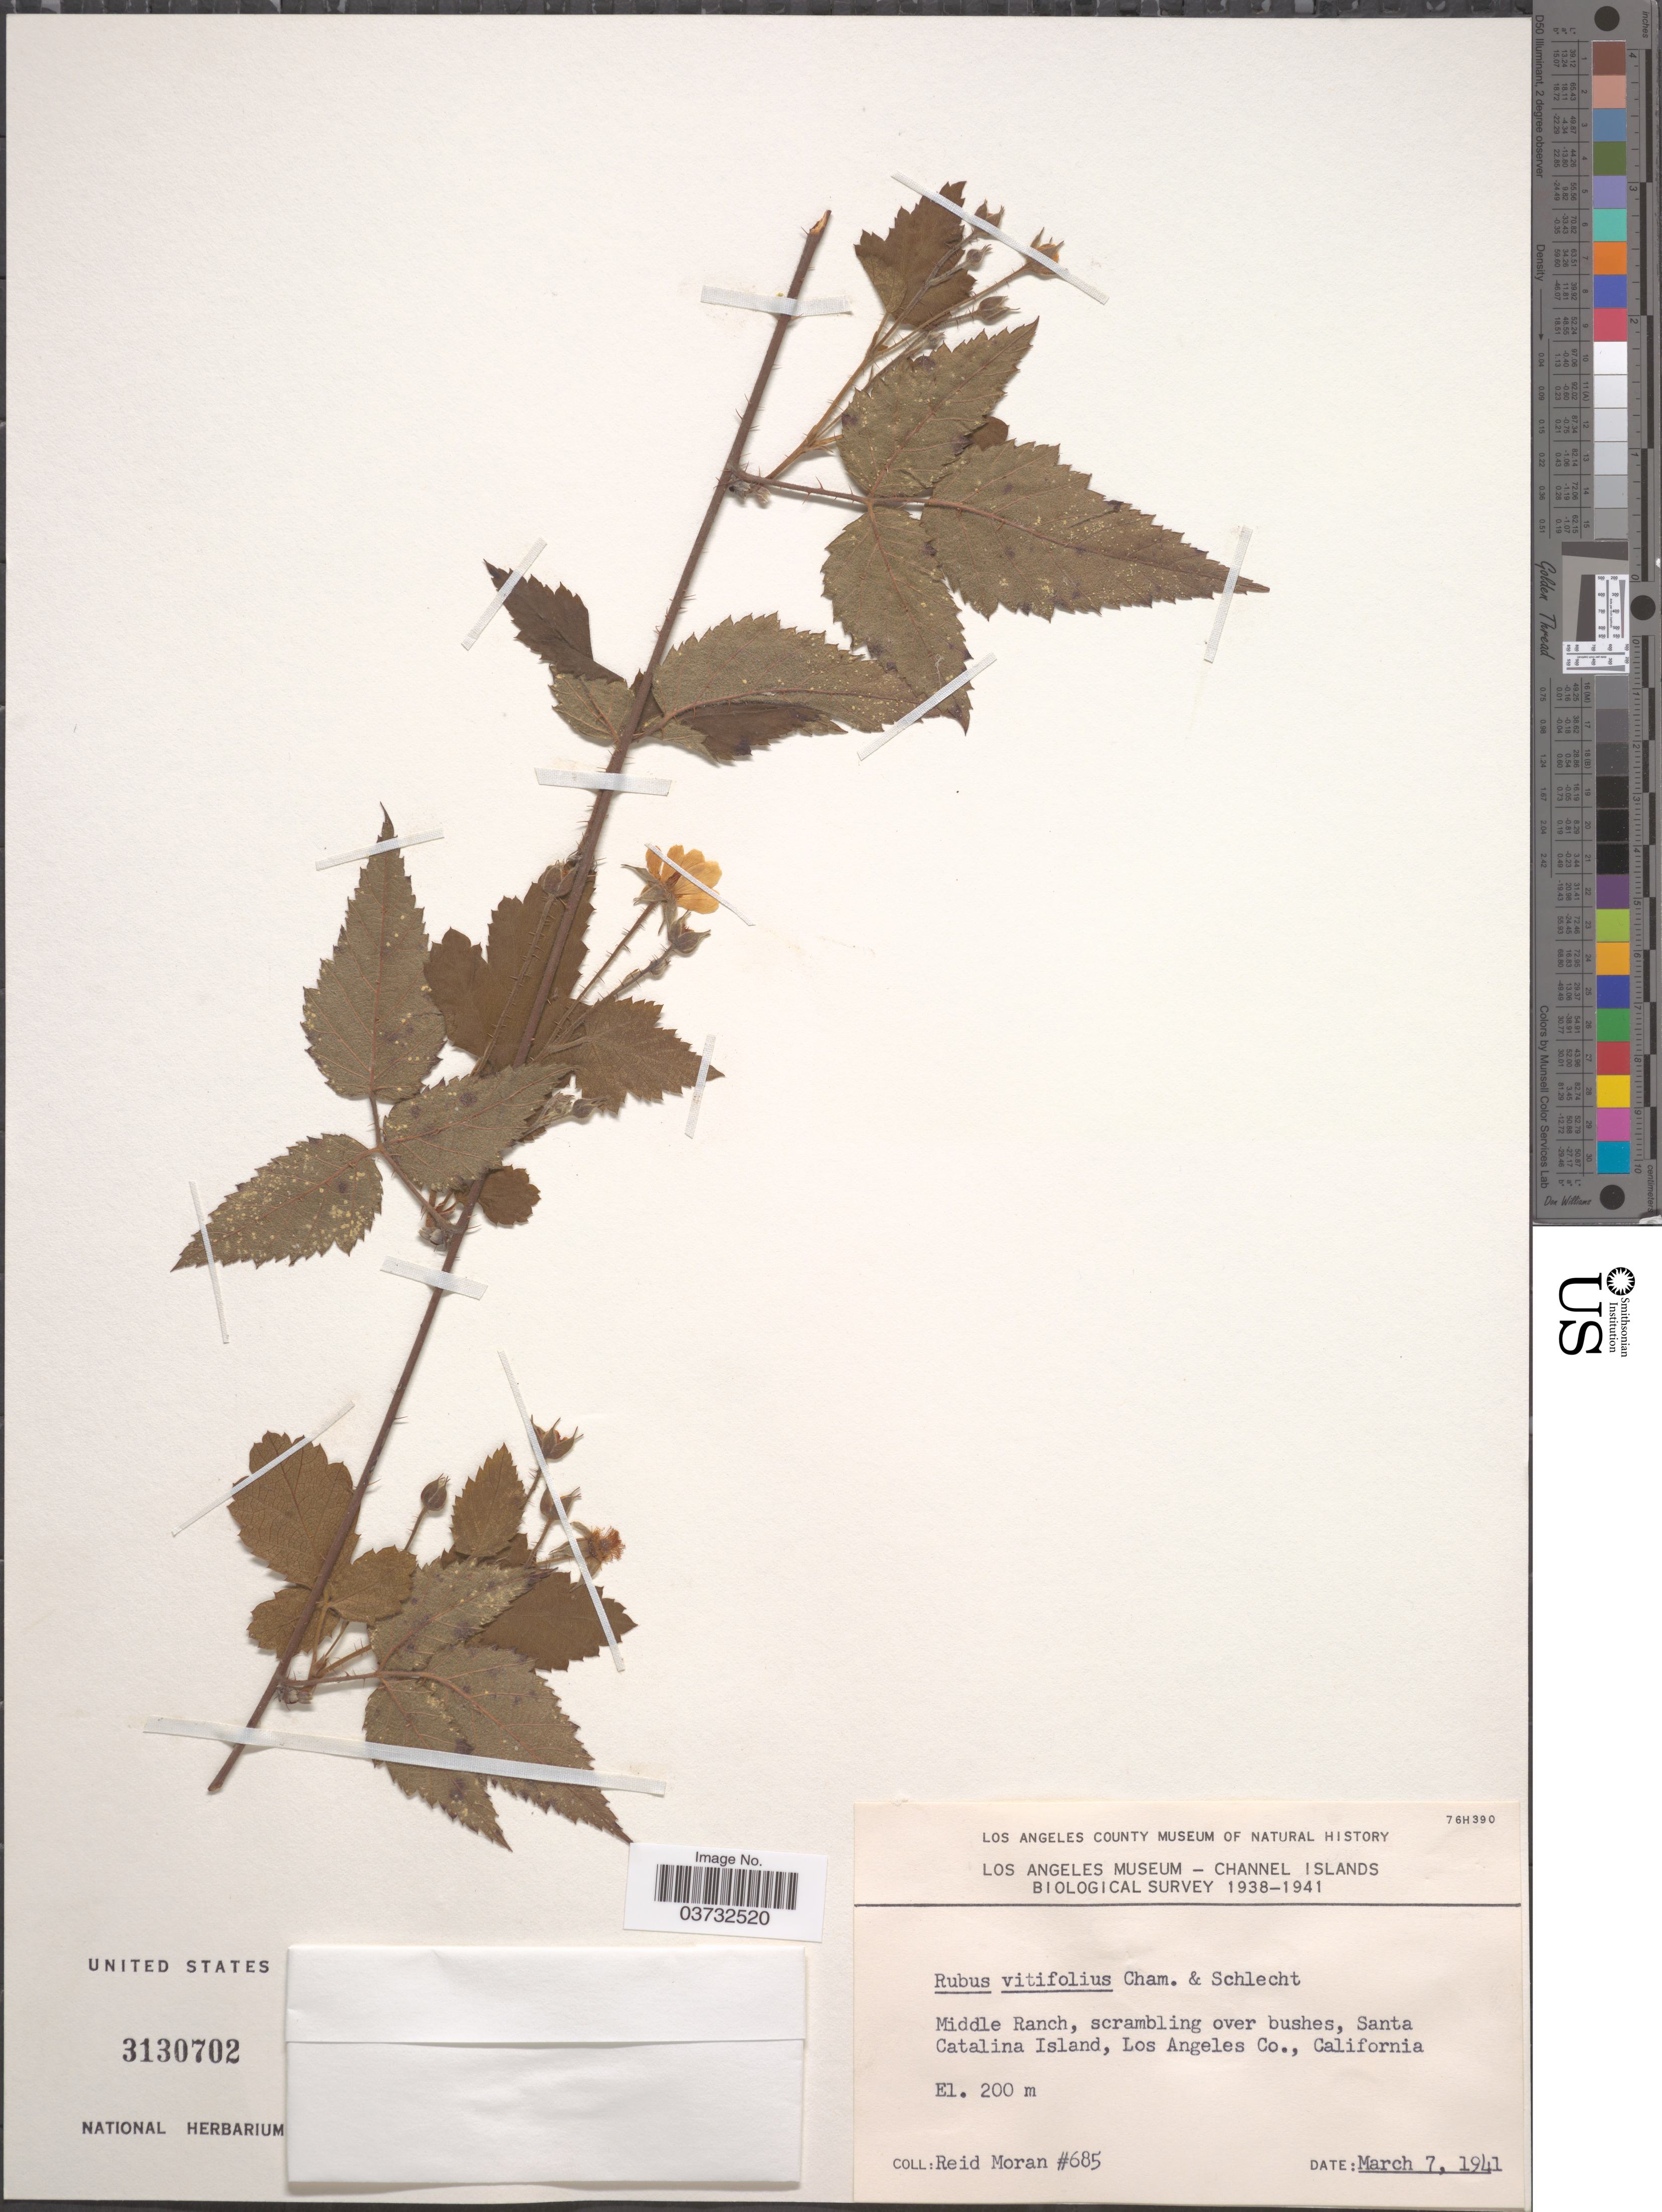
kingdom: Plantae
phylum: Tracheophyta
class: Magnoliopsida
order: Rosales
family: Rosaceae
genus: Rubus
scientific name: Rubus vitifolius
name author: Cham. & Schltdl.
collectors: R. V. Moran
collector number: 685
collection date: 1941-03-07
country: United States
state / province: California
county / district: Los Angeles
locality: Middle Ranch, scrambling over bushes, Santa Catalina Island, Los Angeles Co.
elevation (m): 200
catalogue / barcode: US 3130702